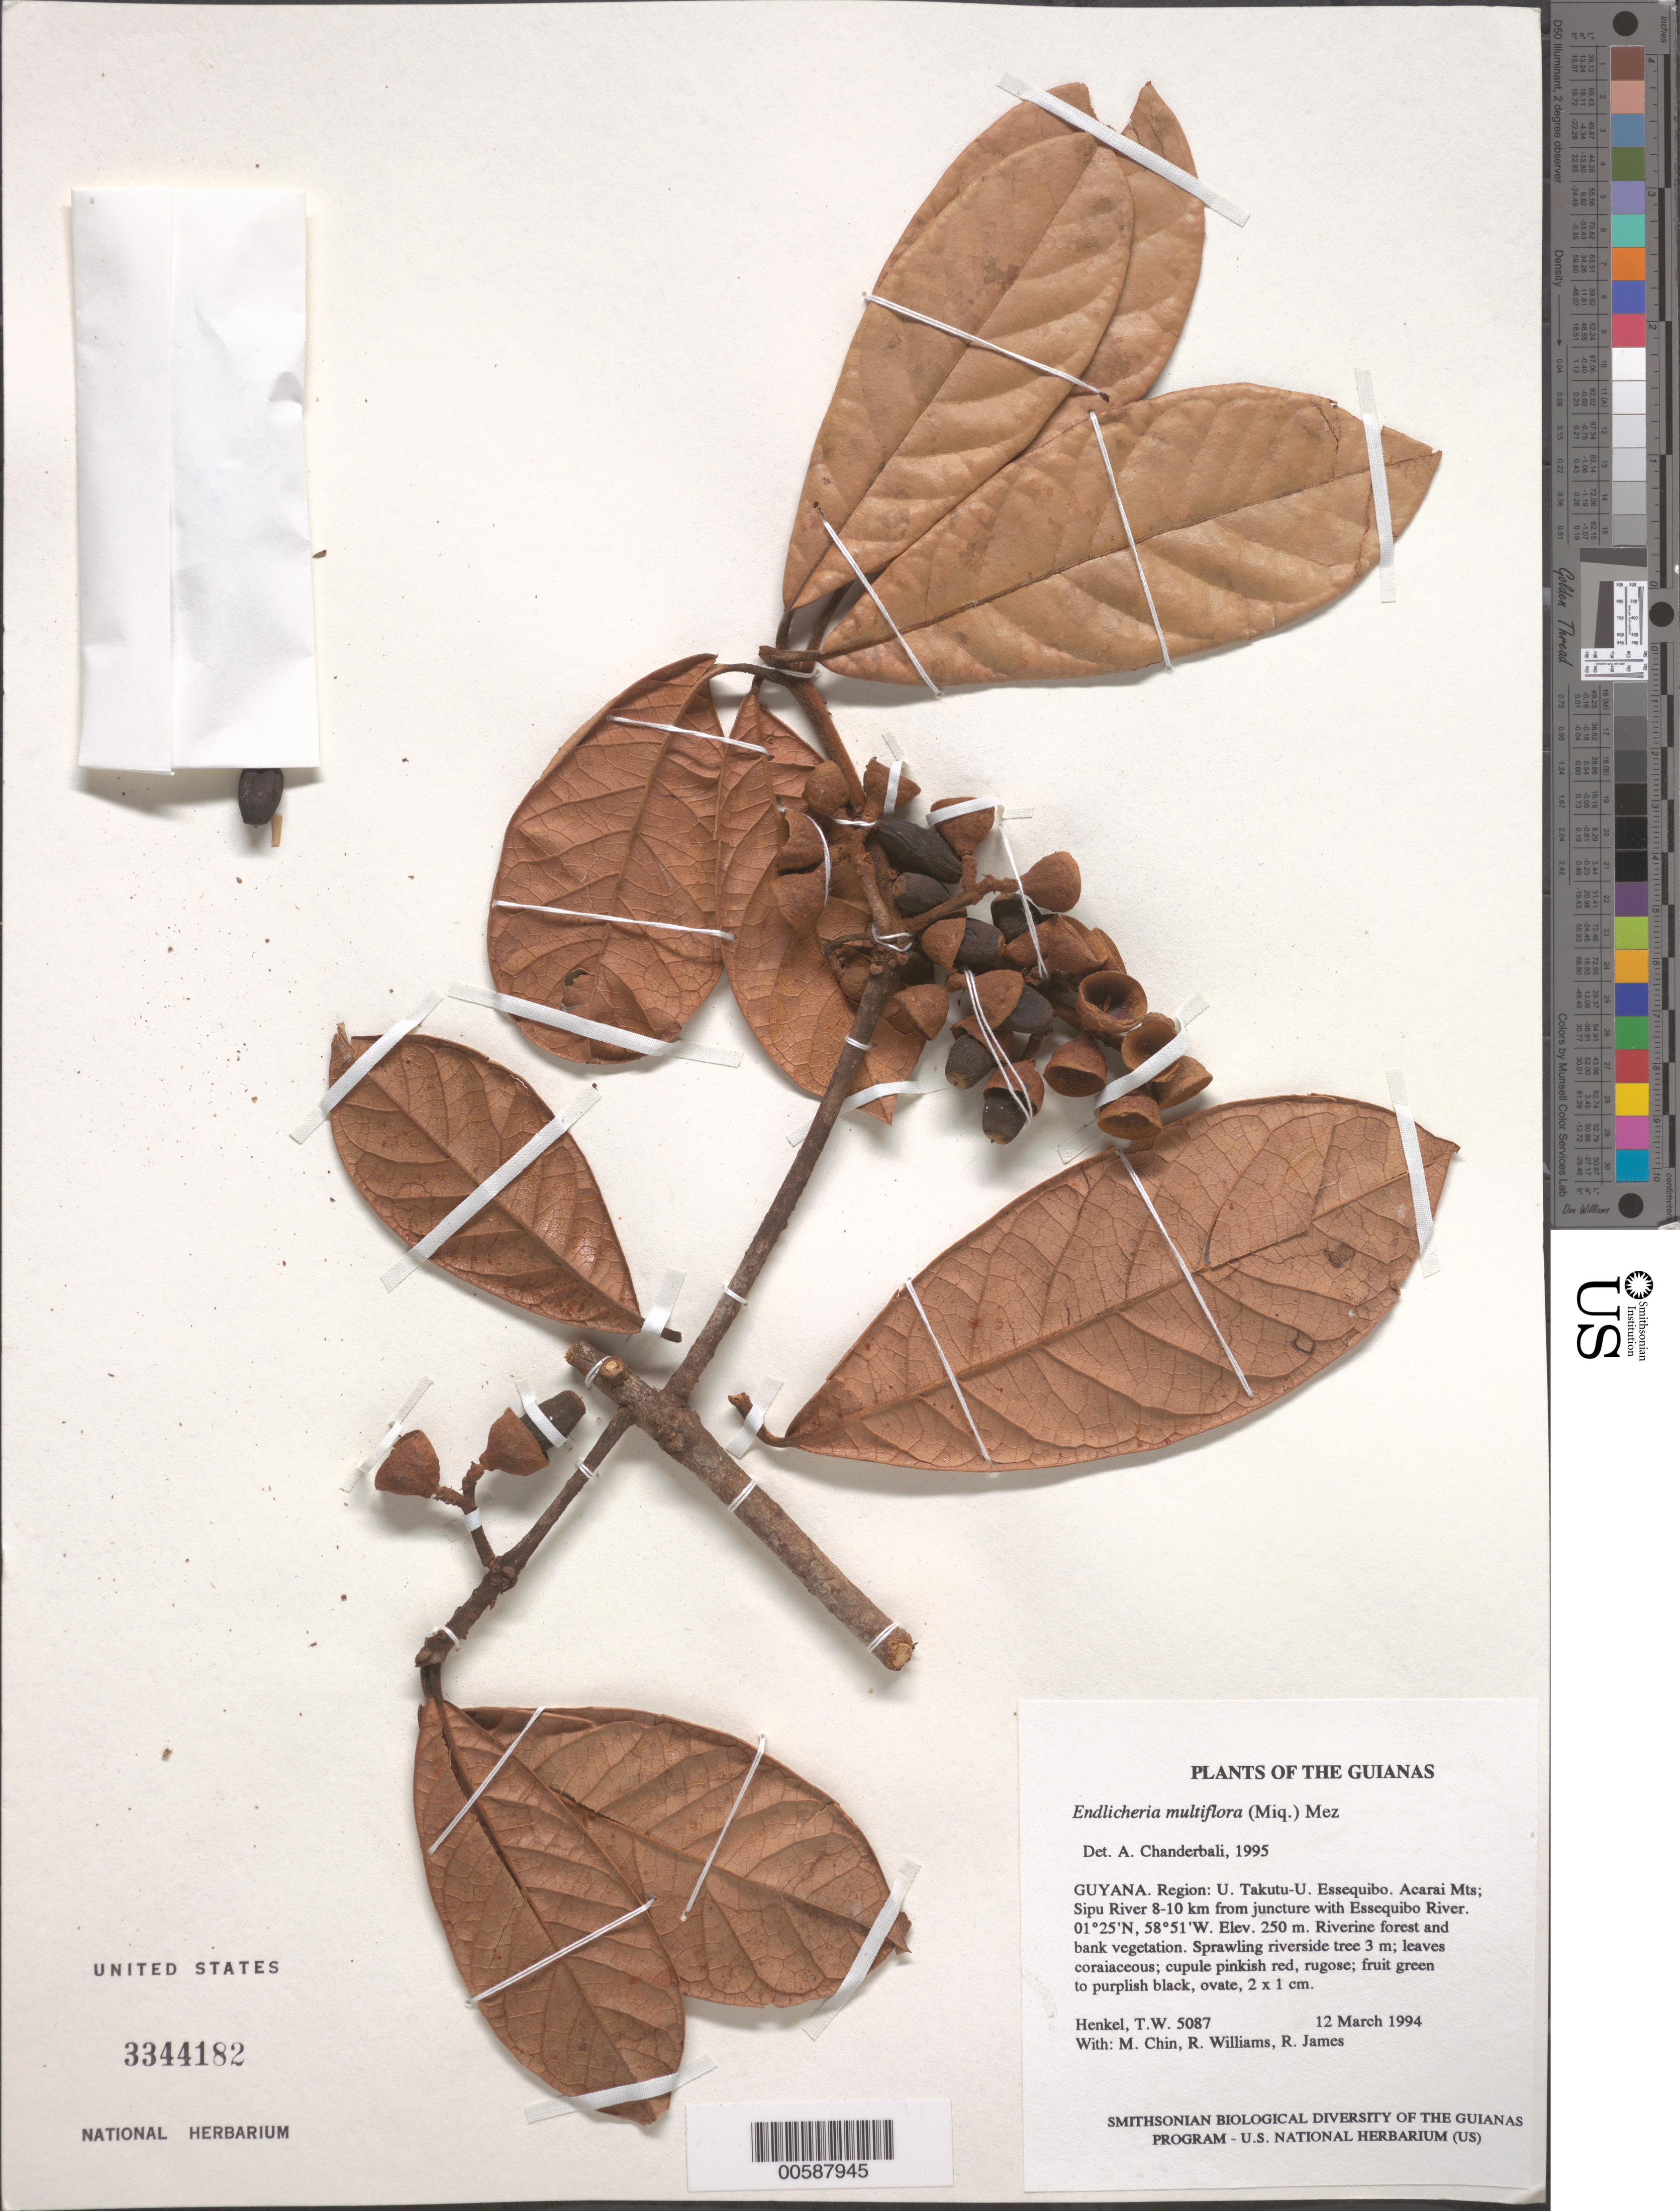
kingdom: Plantae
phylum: Tracheophyta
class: Magnoliopsida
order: Laurales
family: Lauraceae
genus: Endlicheria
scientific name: Endlicheria mulitflora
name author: (Micx.) Mez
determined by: Chanderbali, Andre Shashi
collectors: T. Henkel, M. Chin, R. Williams & R. James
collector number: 5087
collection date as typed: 12 March 1994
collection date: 1994-03-12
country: Guyana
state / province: U. Takutu-U. Essequibo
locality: Acarai Mts; Sipu River 8-10 km from juncture with Essequibo River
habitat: Riverine forest and bank vegetation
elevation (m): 250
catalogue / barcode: US 3344182